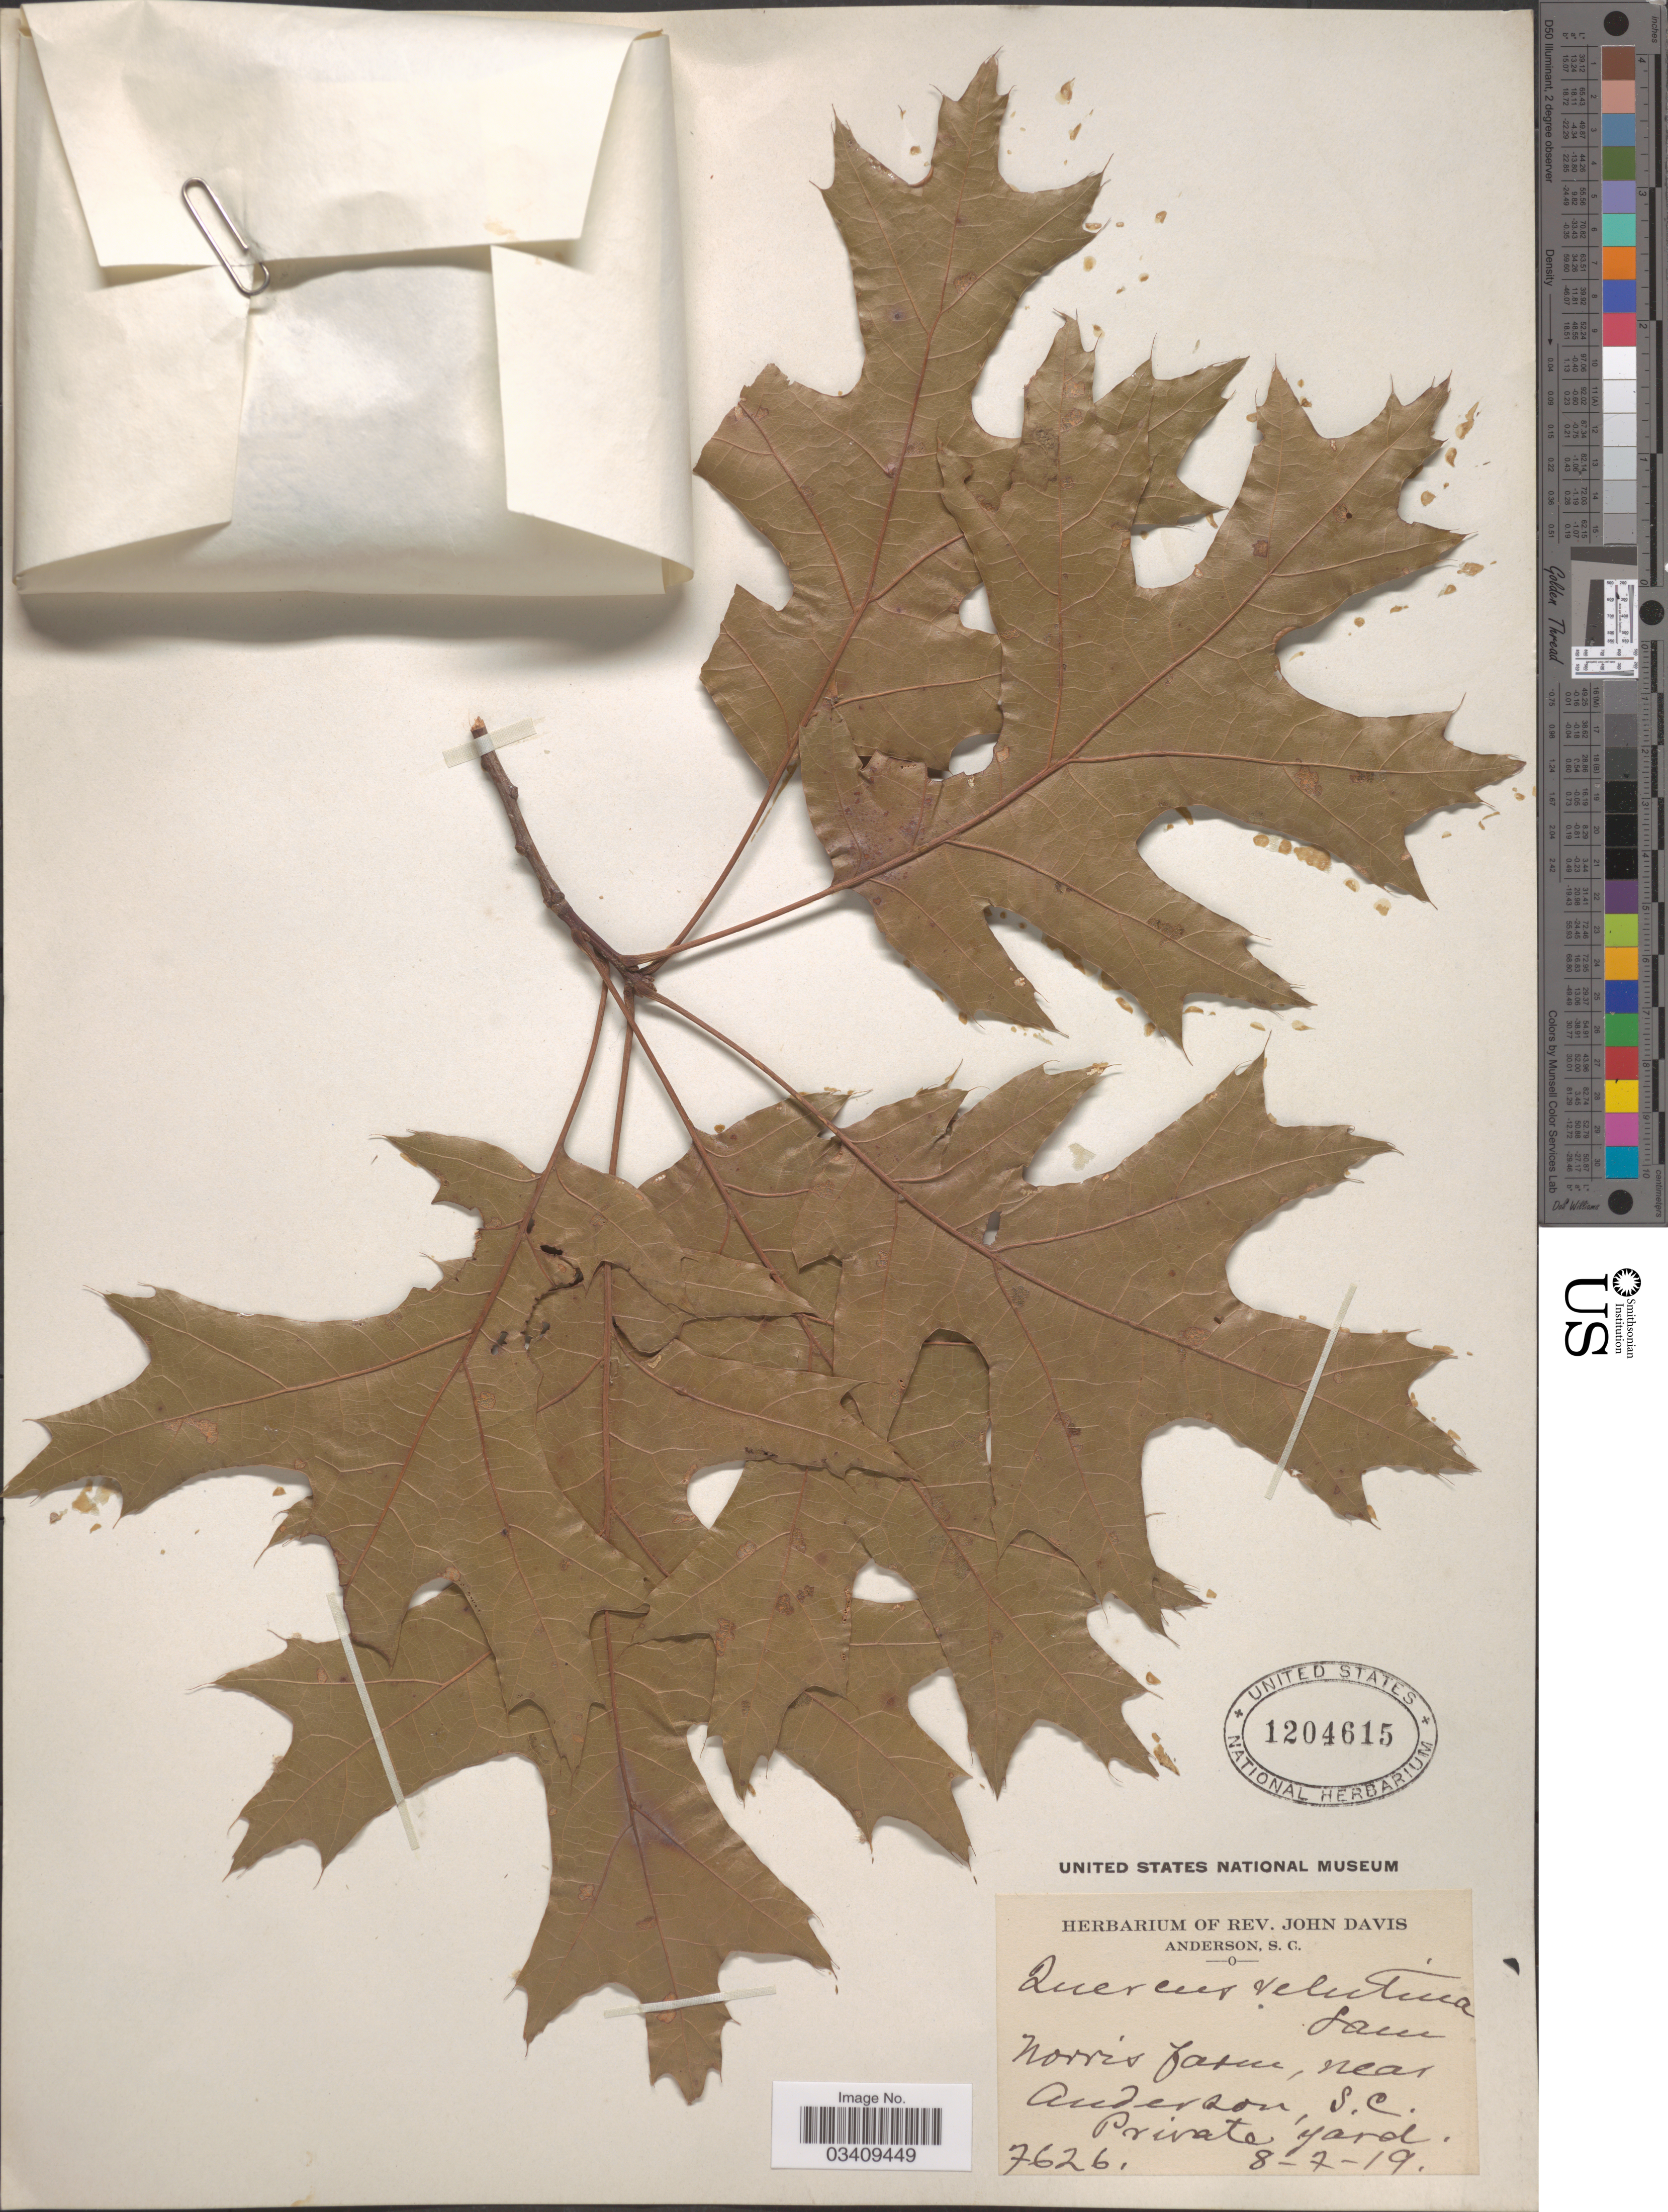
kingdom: Plantae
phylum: Tracheophyta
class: Magnoliopsida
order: Fagales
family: Fagaceae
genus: Quercus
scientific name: Quercus velutina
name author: Lam.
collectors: ex herb. Rev. John Davis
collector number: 7626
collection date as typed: Transcribed d/m/y: 7/8/19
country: United States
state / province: South Carolina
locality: Morris farm, near Anderson. Private Yard.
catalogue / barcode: US 1204615